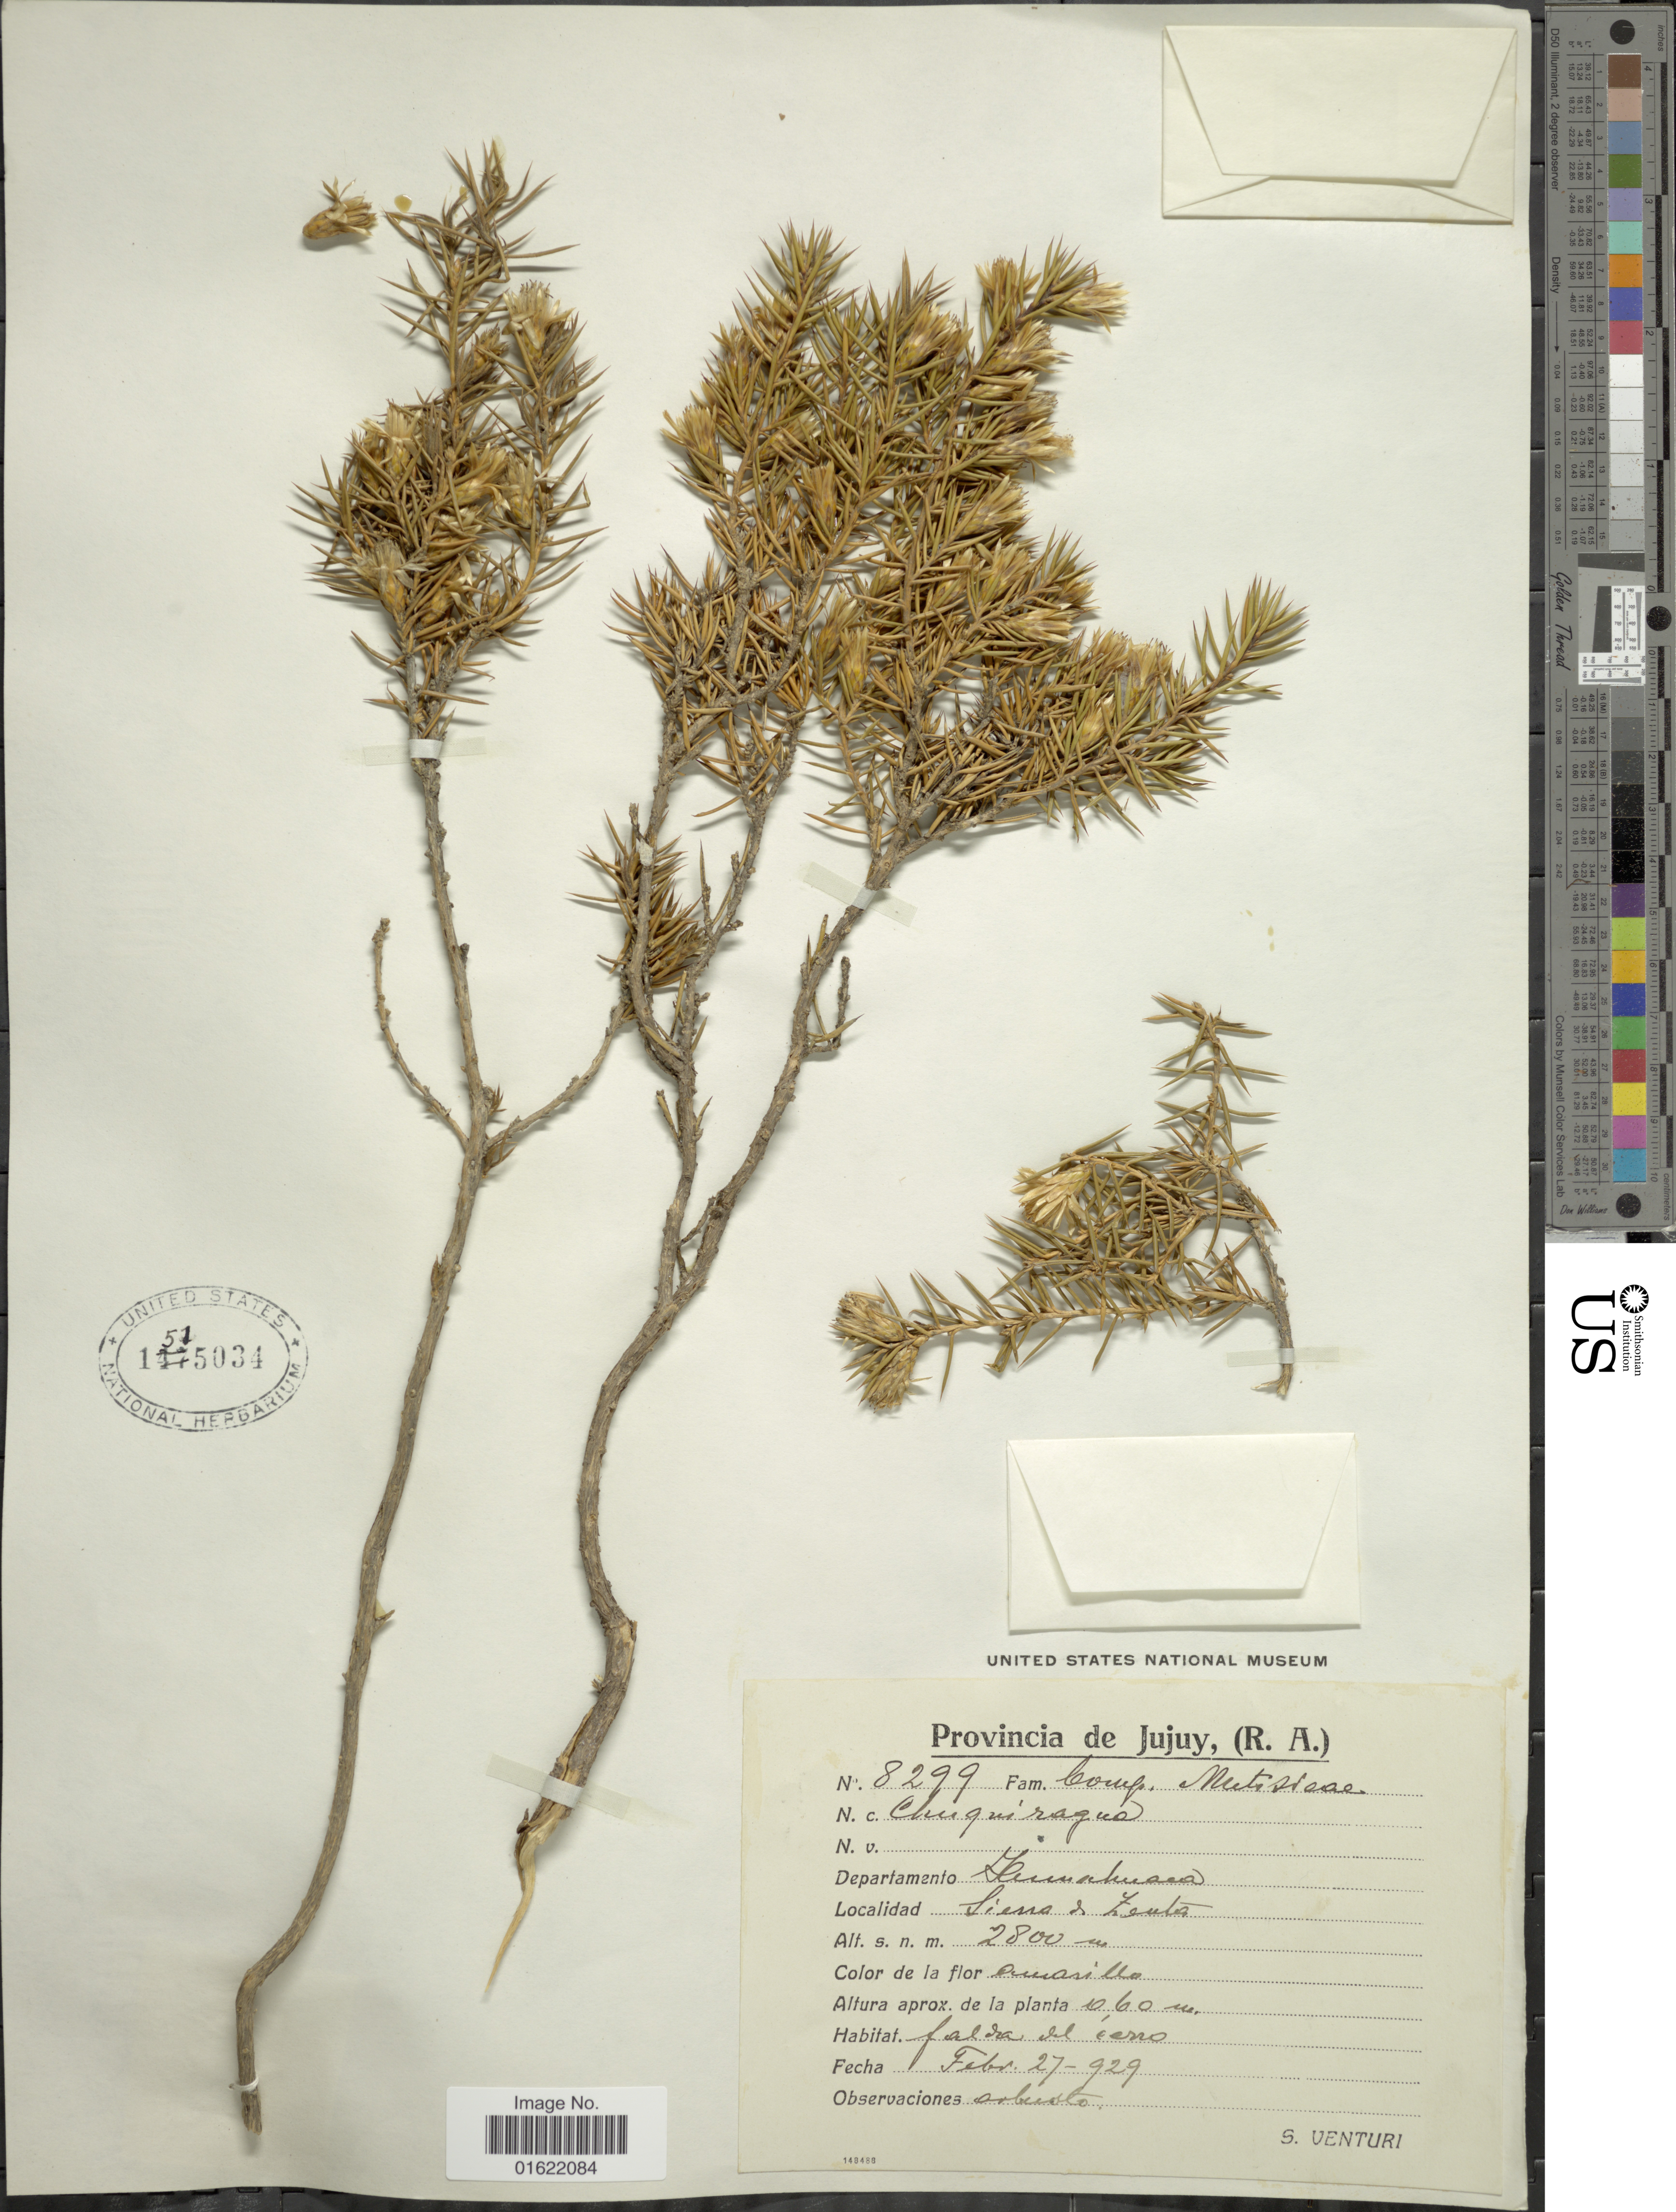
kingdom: Plantae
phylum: Tracheophyta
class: Magnoliopsida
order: Asterales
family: Asteraceae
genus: Chuquiraga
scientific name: Chuquiraga sp.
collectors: S. Venturi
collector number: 8299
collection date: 1929-02-27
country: Argentina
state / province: Jujuy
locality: Provincia de Jujuy, R. A., Departamento Humahuaca, Sierra de Zueta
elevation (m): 2800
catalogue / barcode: US 1515034